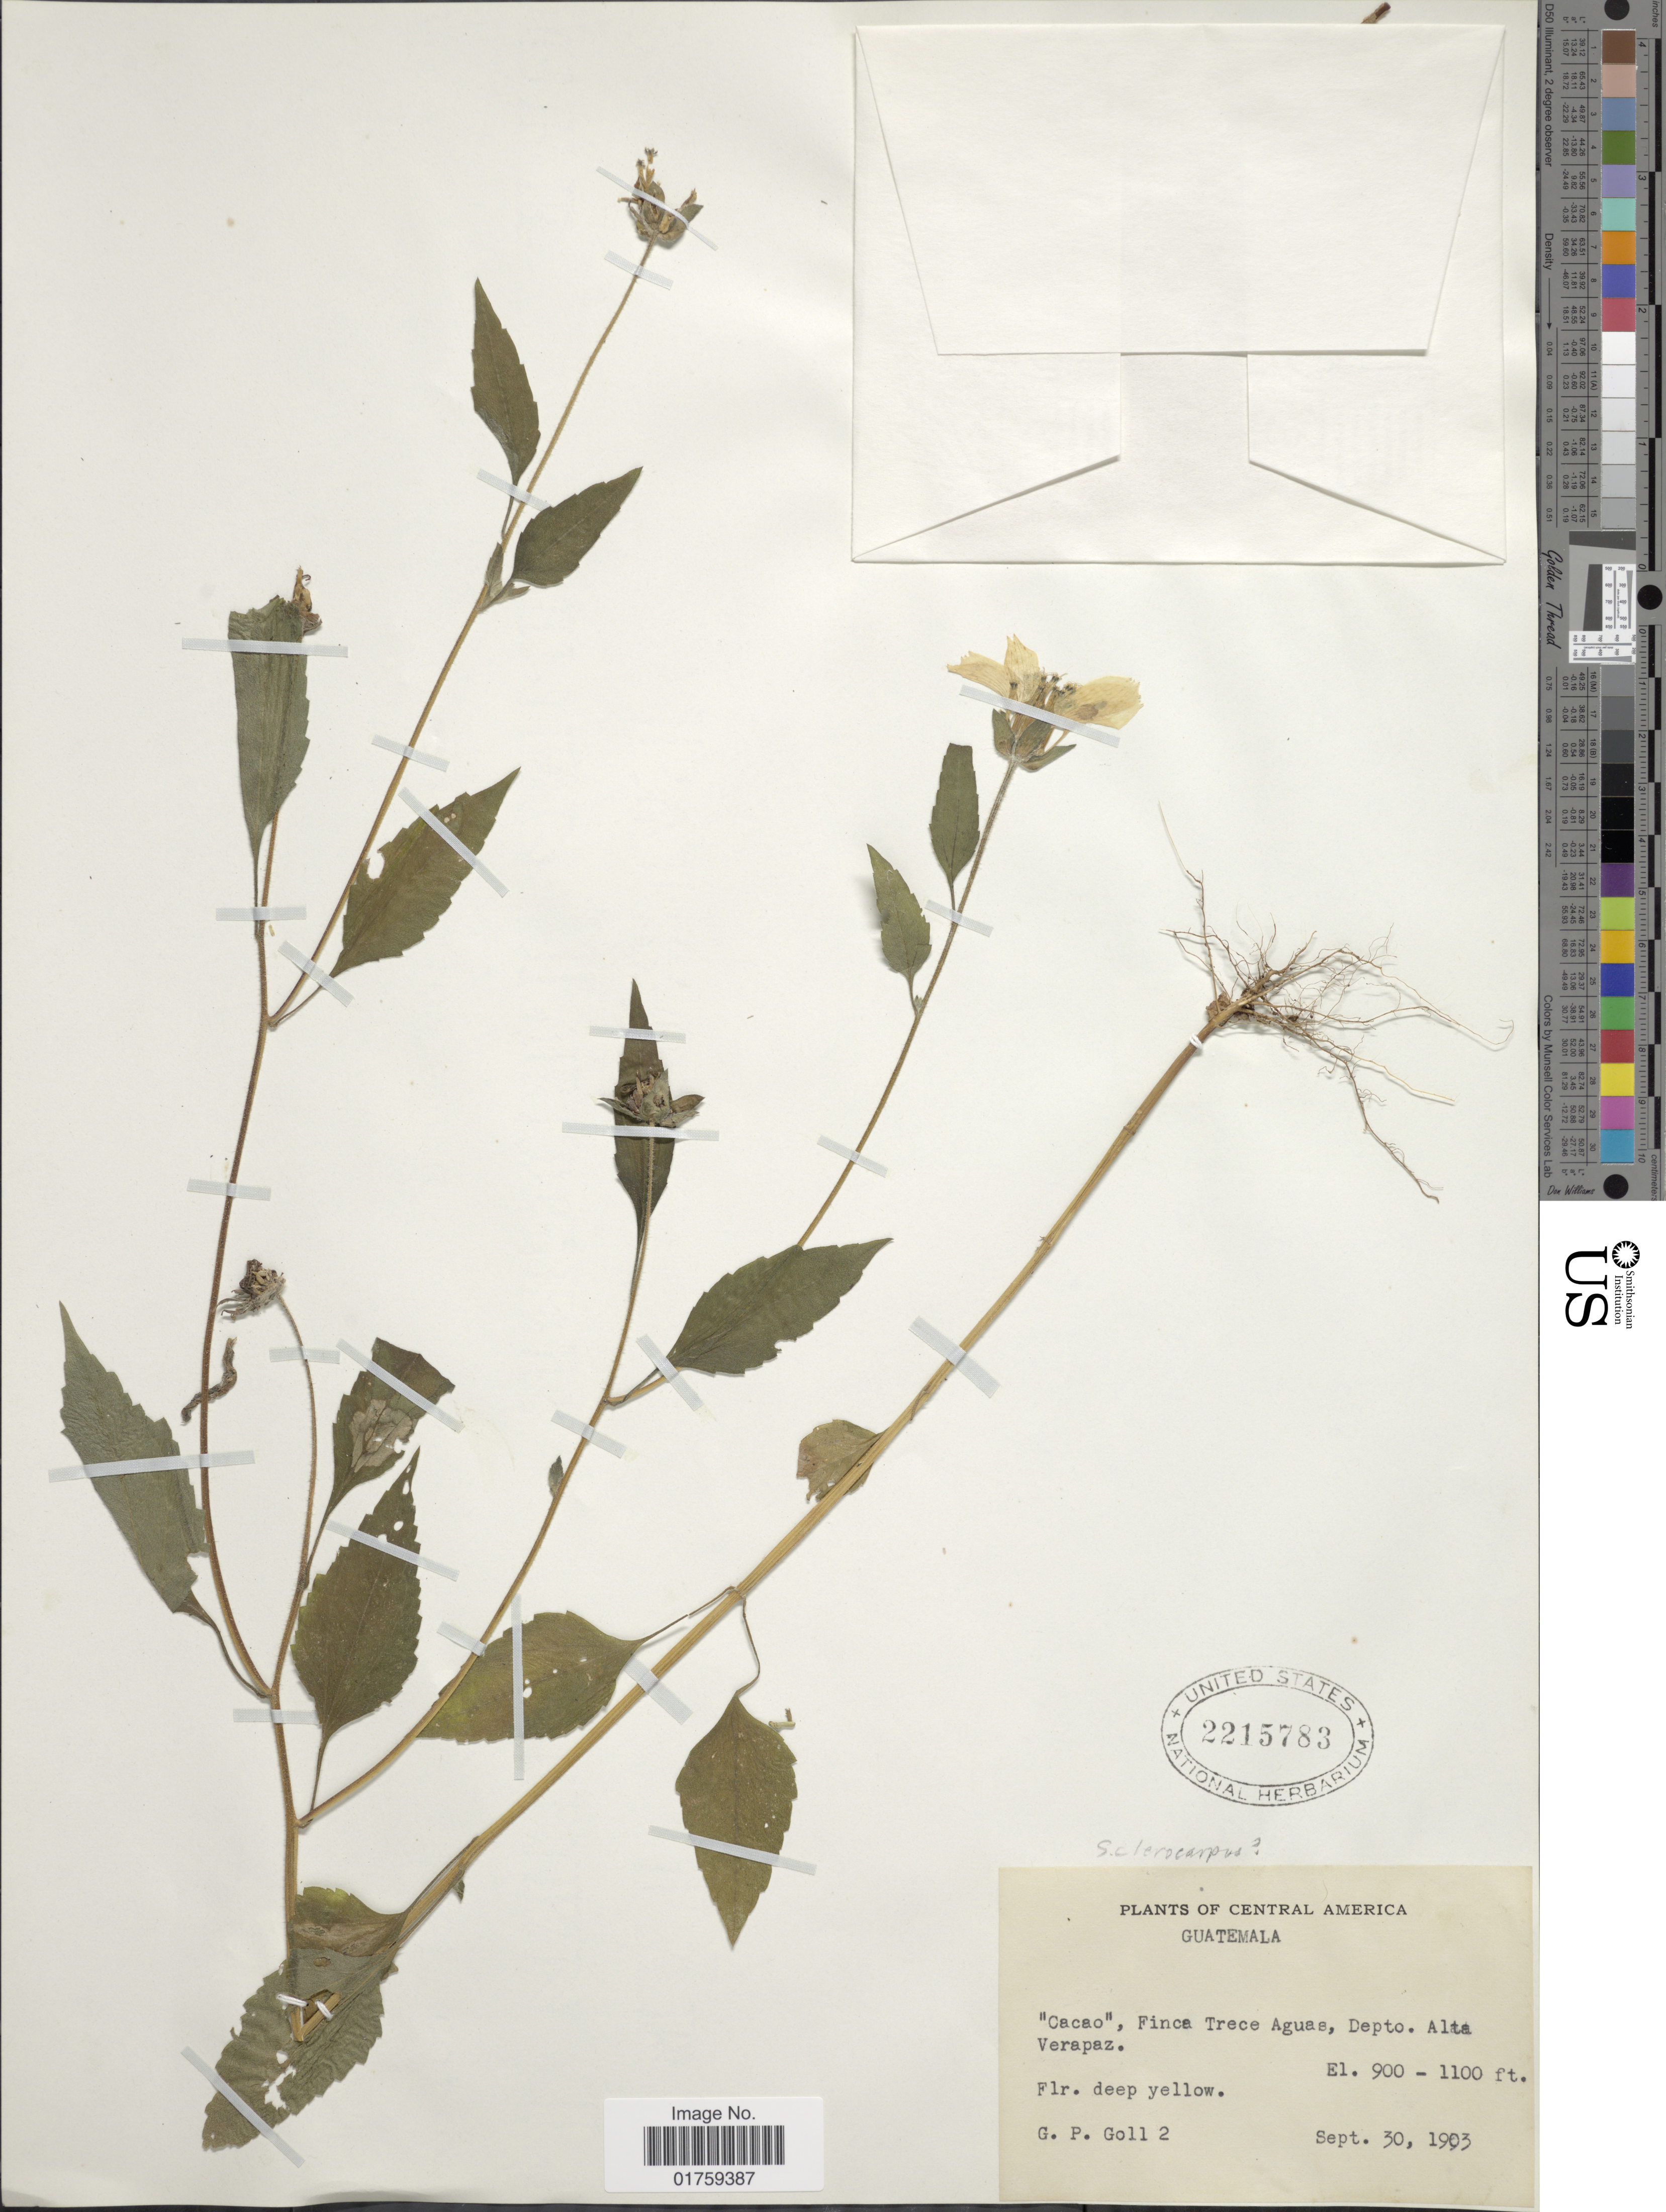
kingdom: Plantae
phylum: Tracheophyta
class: Magnoliopsida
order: Asterales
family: Asteraceae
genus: Sclerocarpus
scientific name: Sclerocarpus sp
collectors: G. P. Goll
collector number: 2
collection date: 1903-09-30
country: Guatemala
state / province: Alta Verapaz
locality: Cacao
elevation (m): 274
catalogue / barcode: US 2215783